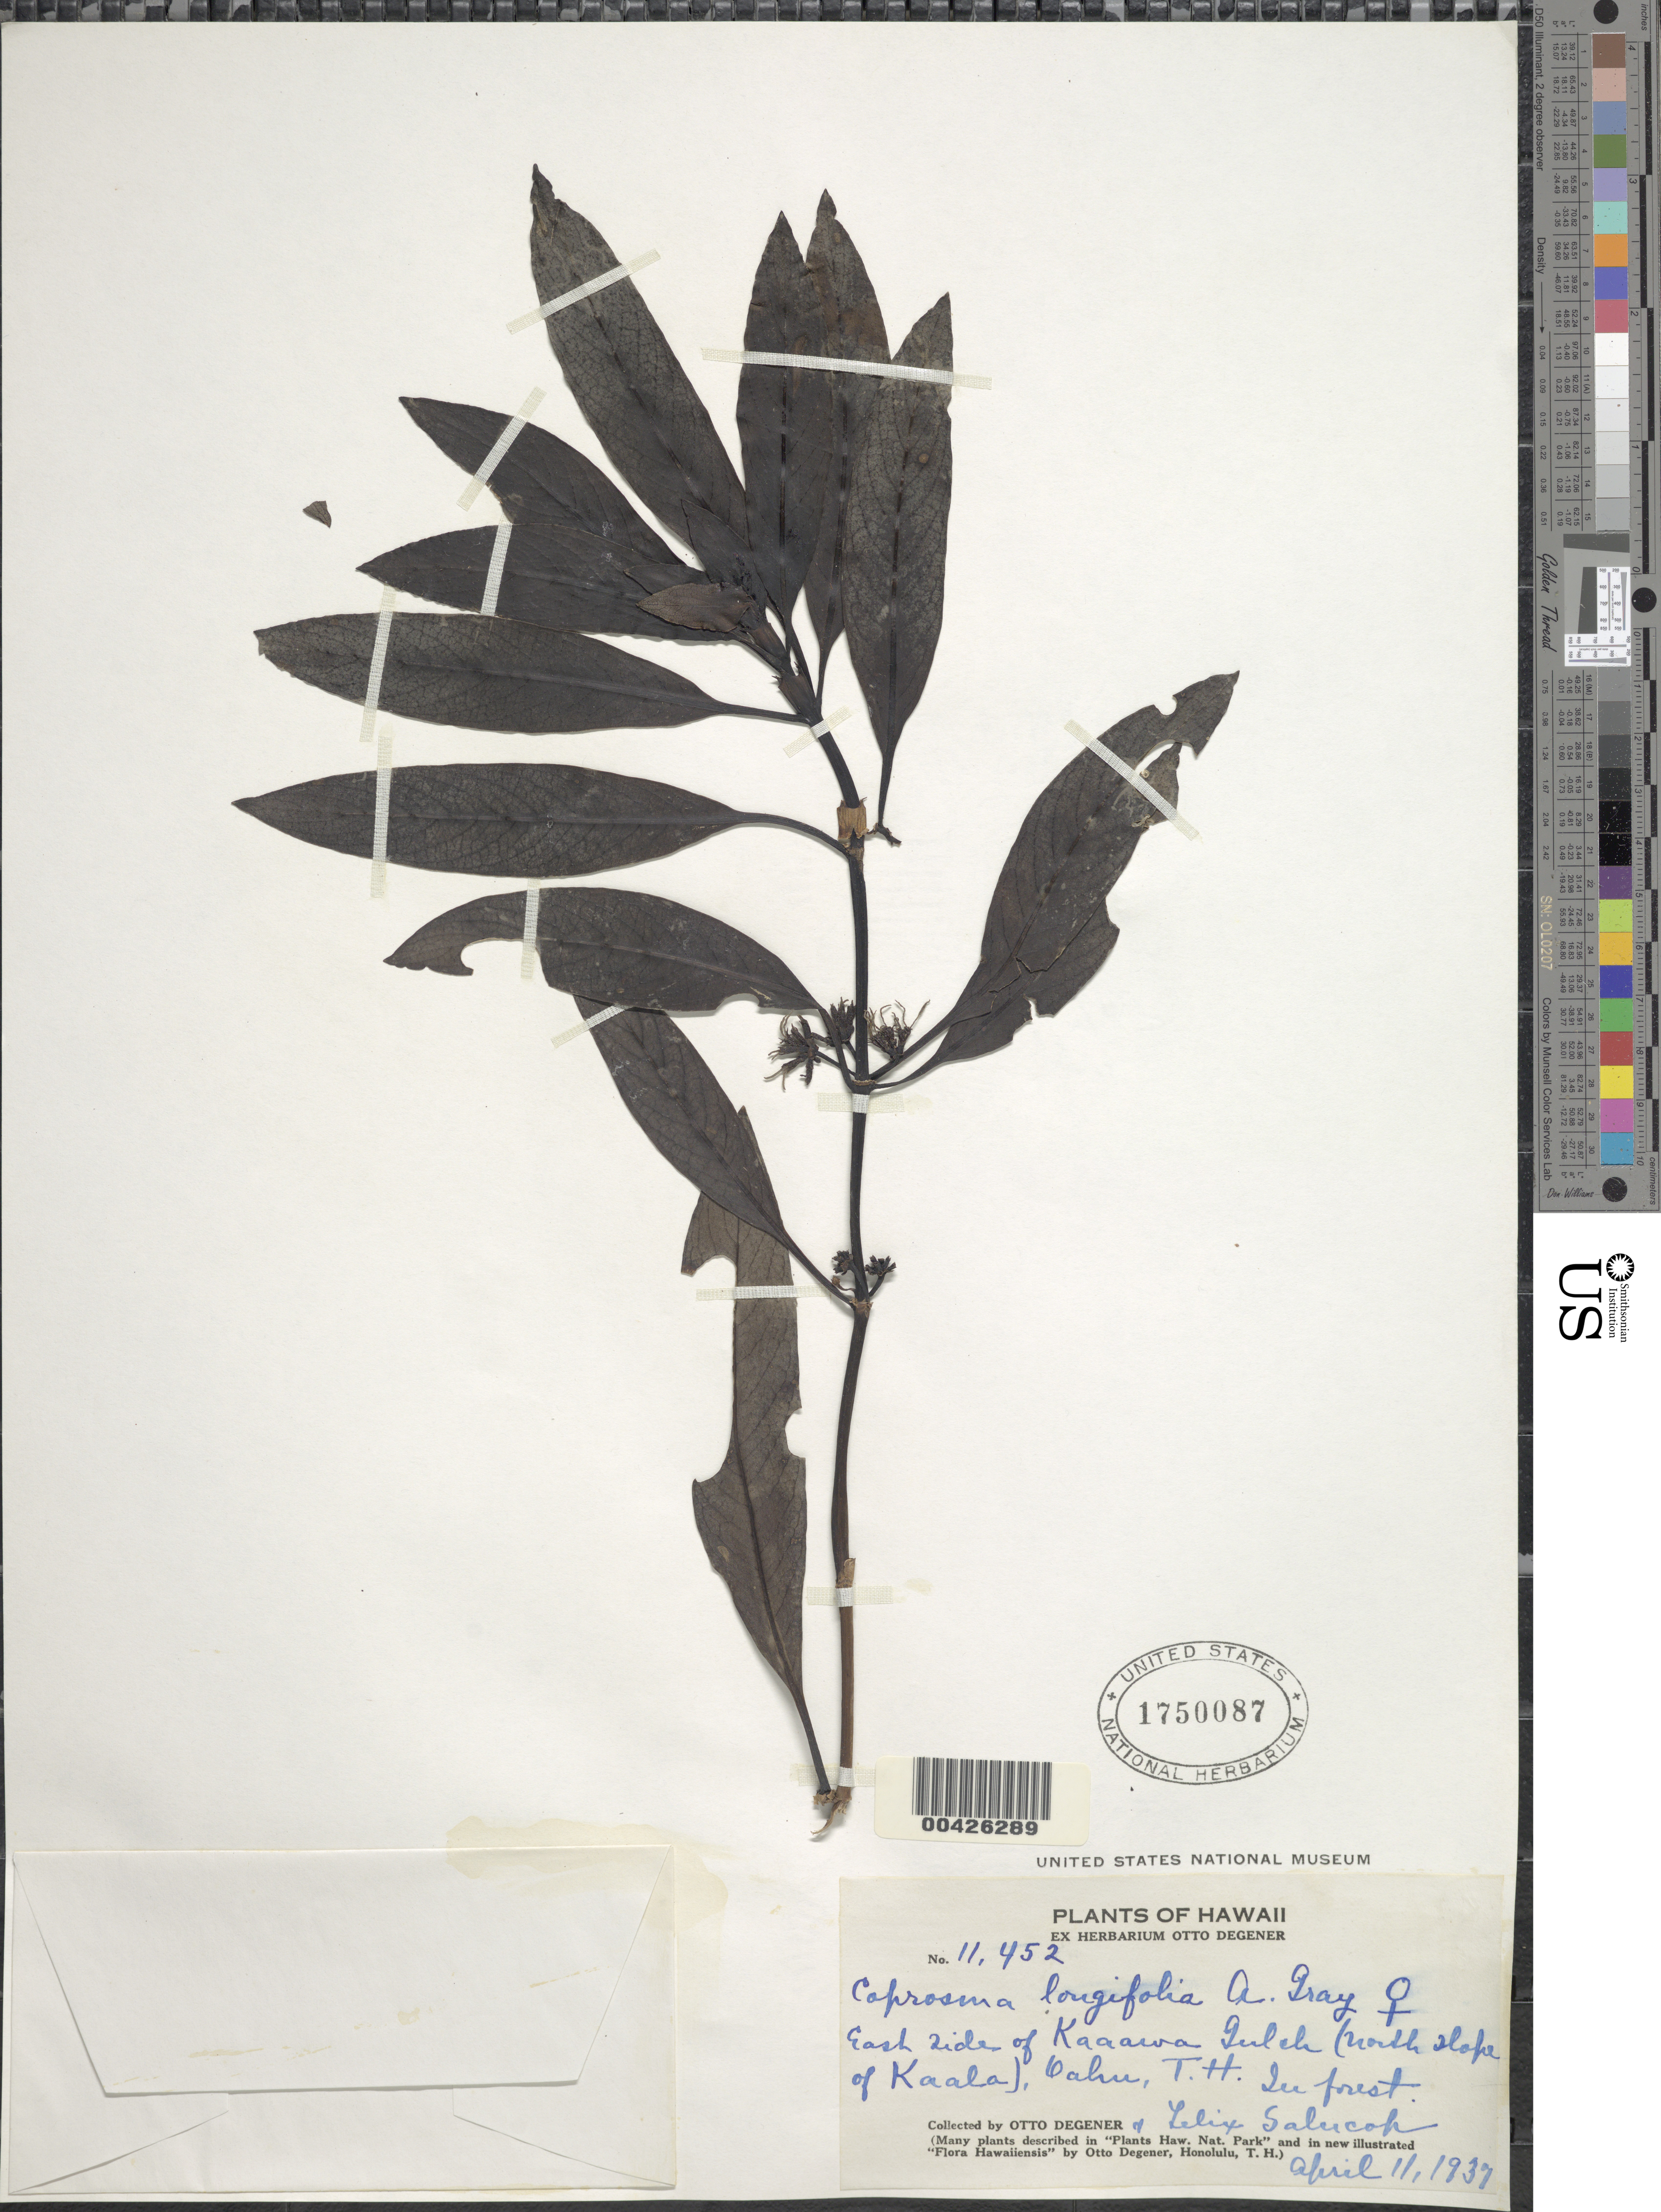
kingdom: Plantae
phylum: Tracheophyta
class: Magnoliopsida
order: Gentianales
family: Rubiaceae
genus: Coprosma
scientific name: Coprosma longifolia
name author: A. Gray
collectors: O. Degener & F. Salucop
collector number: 11452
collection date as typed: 11 Apr 1937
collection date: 1937-04-11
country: United States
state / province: Hawaii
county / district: Honolulu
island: Oahu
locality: E side of Kaaawa Gulch(N slope of Kaala)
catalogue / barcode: US 1750087